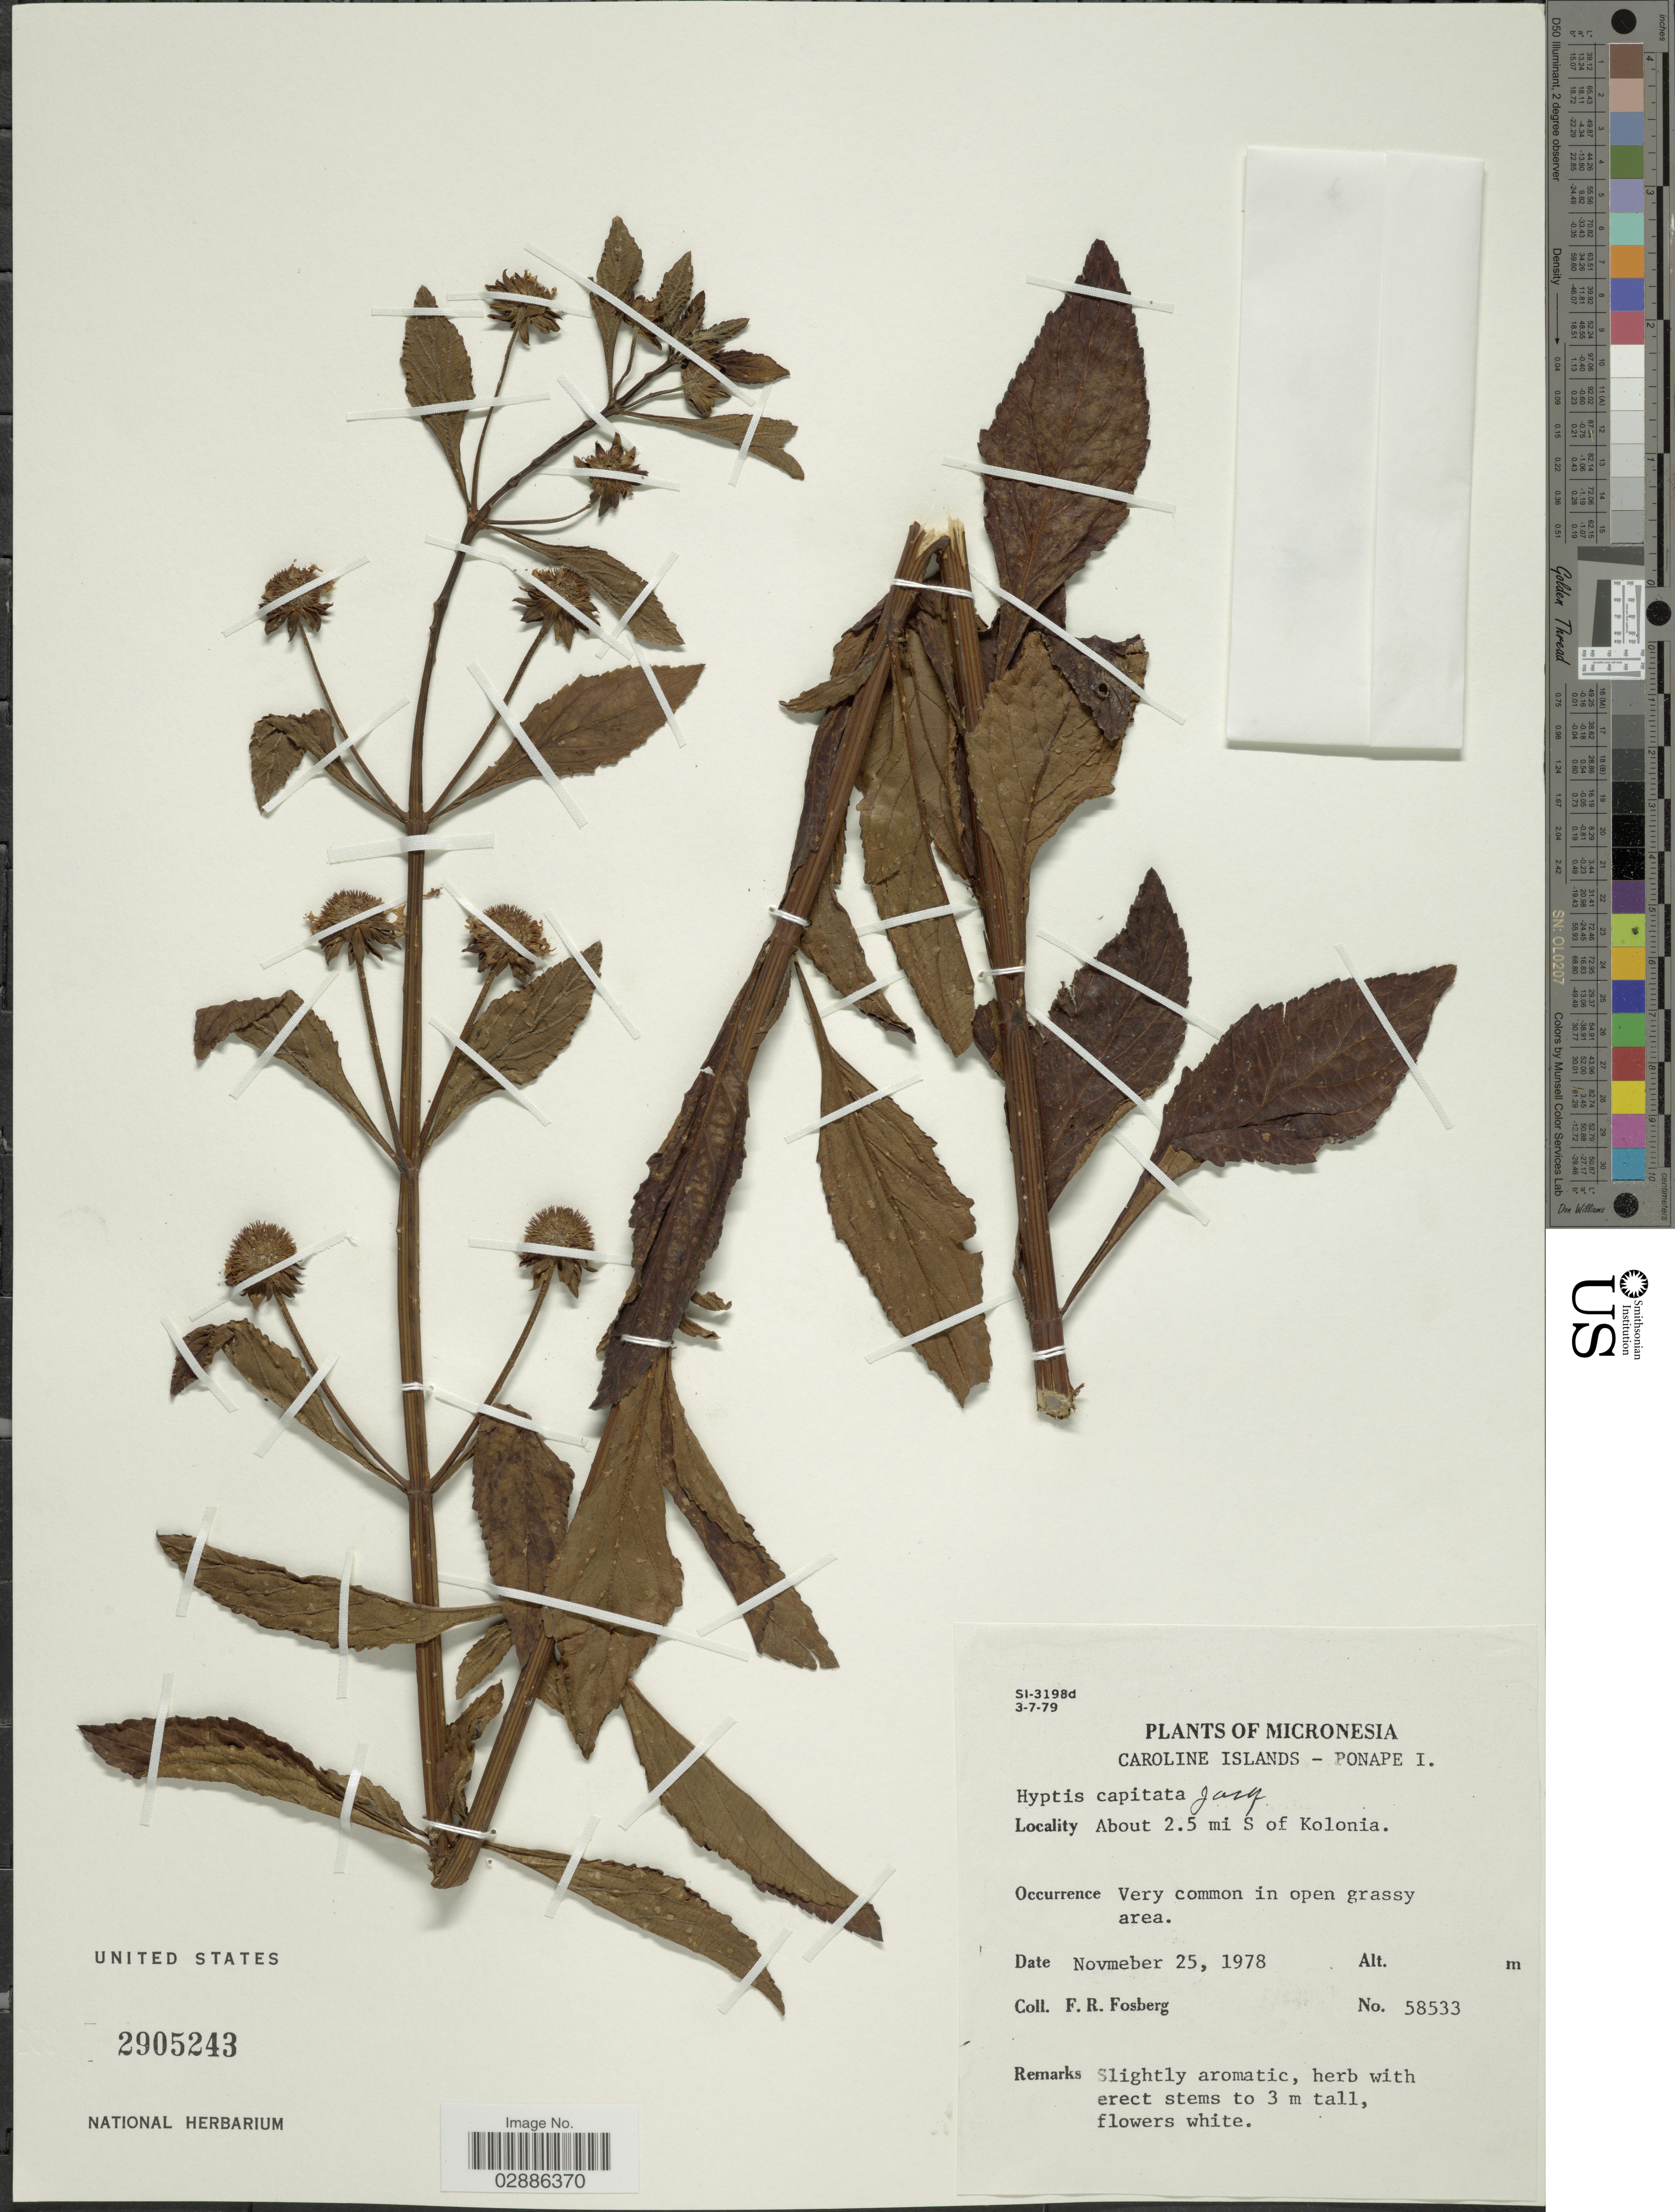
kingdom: Plantae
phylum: Tracheophyta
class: Magnoliopsida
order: Lamiales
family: Lamiaceae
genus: Hyptis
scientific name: Hyptis capitata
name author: Jacq.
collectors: F. R. Fosberg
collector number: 58533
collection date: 1978-11-25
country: Micronesia, Federated States of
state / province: Pohnpei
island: Pohnpei [Ponape]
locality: Micronesia, Caroline Islands - Ponape I., About 2.5 mi S of Kolonia.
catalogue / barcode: US 2905243